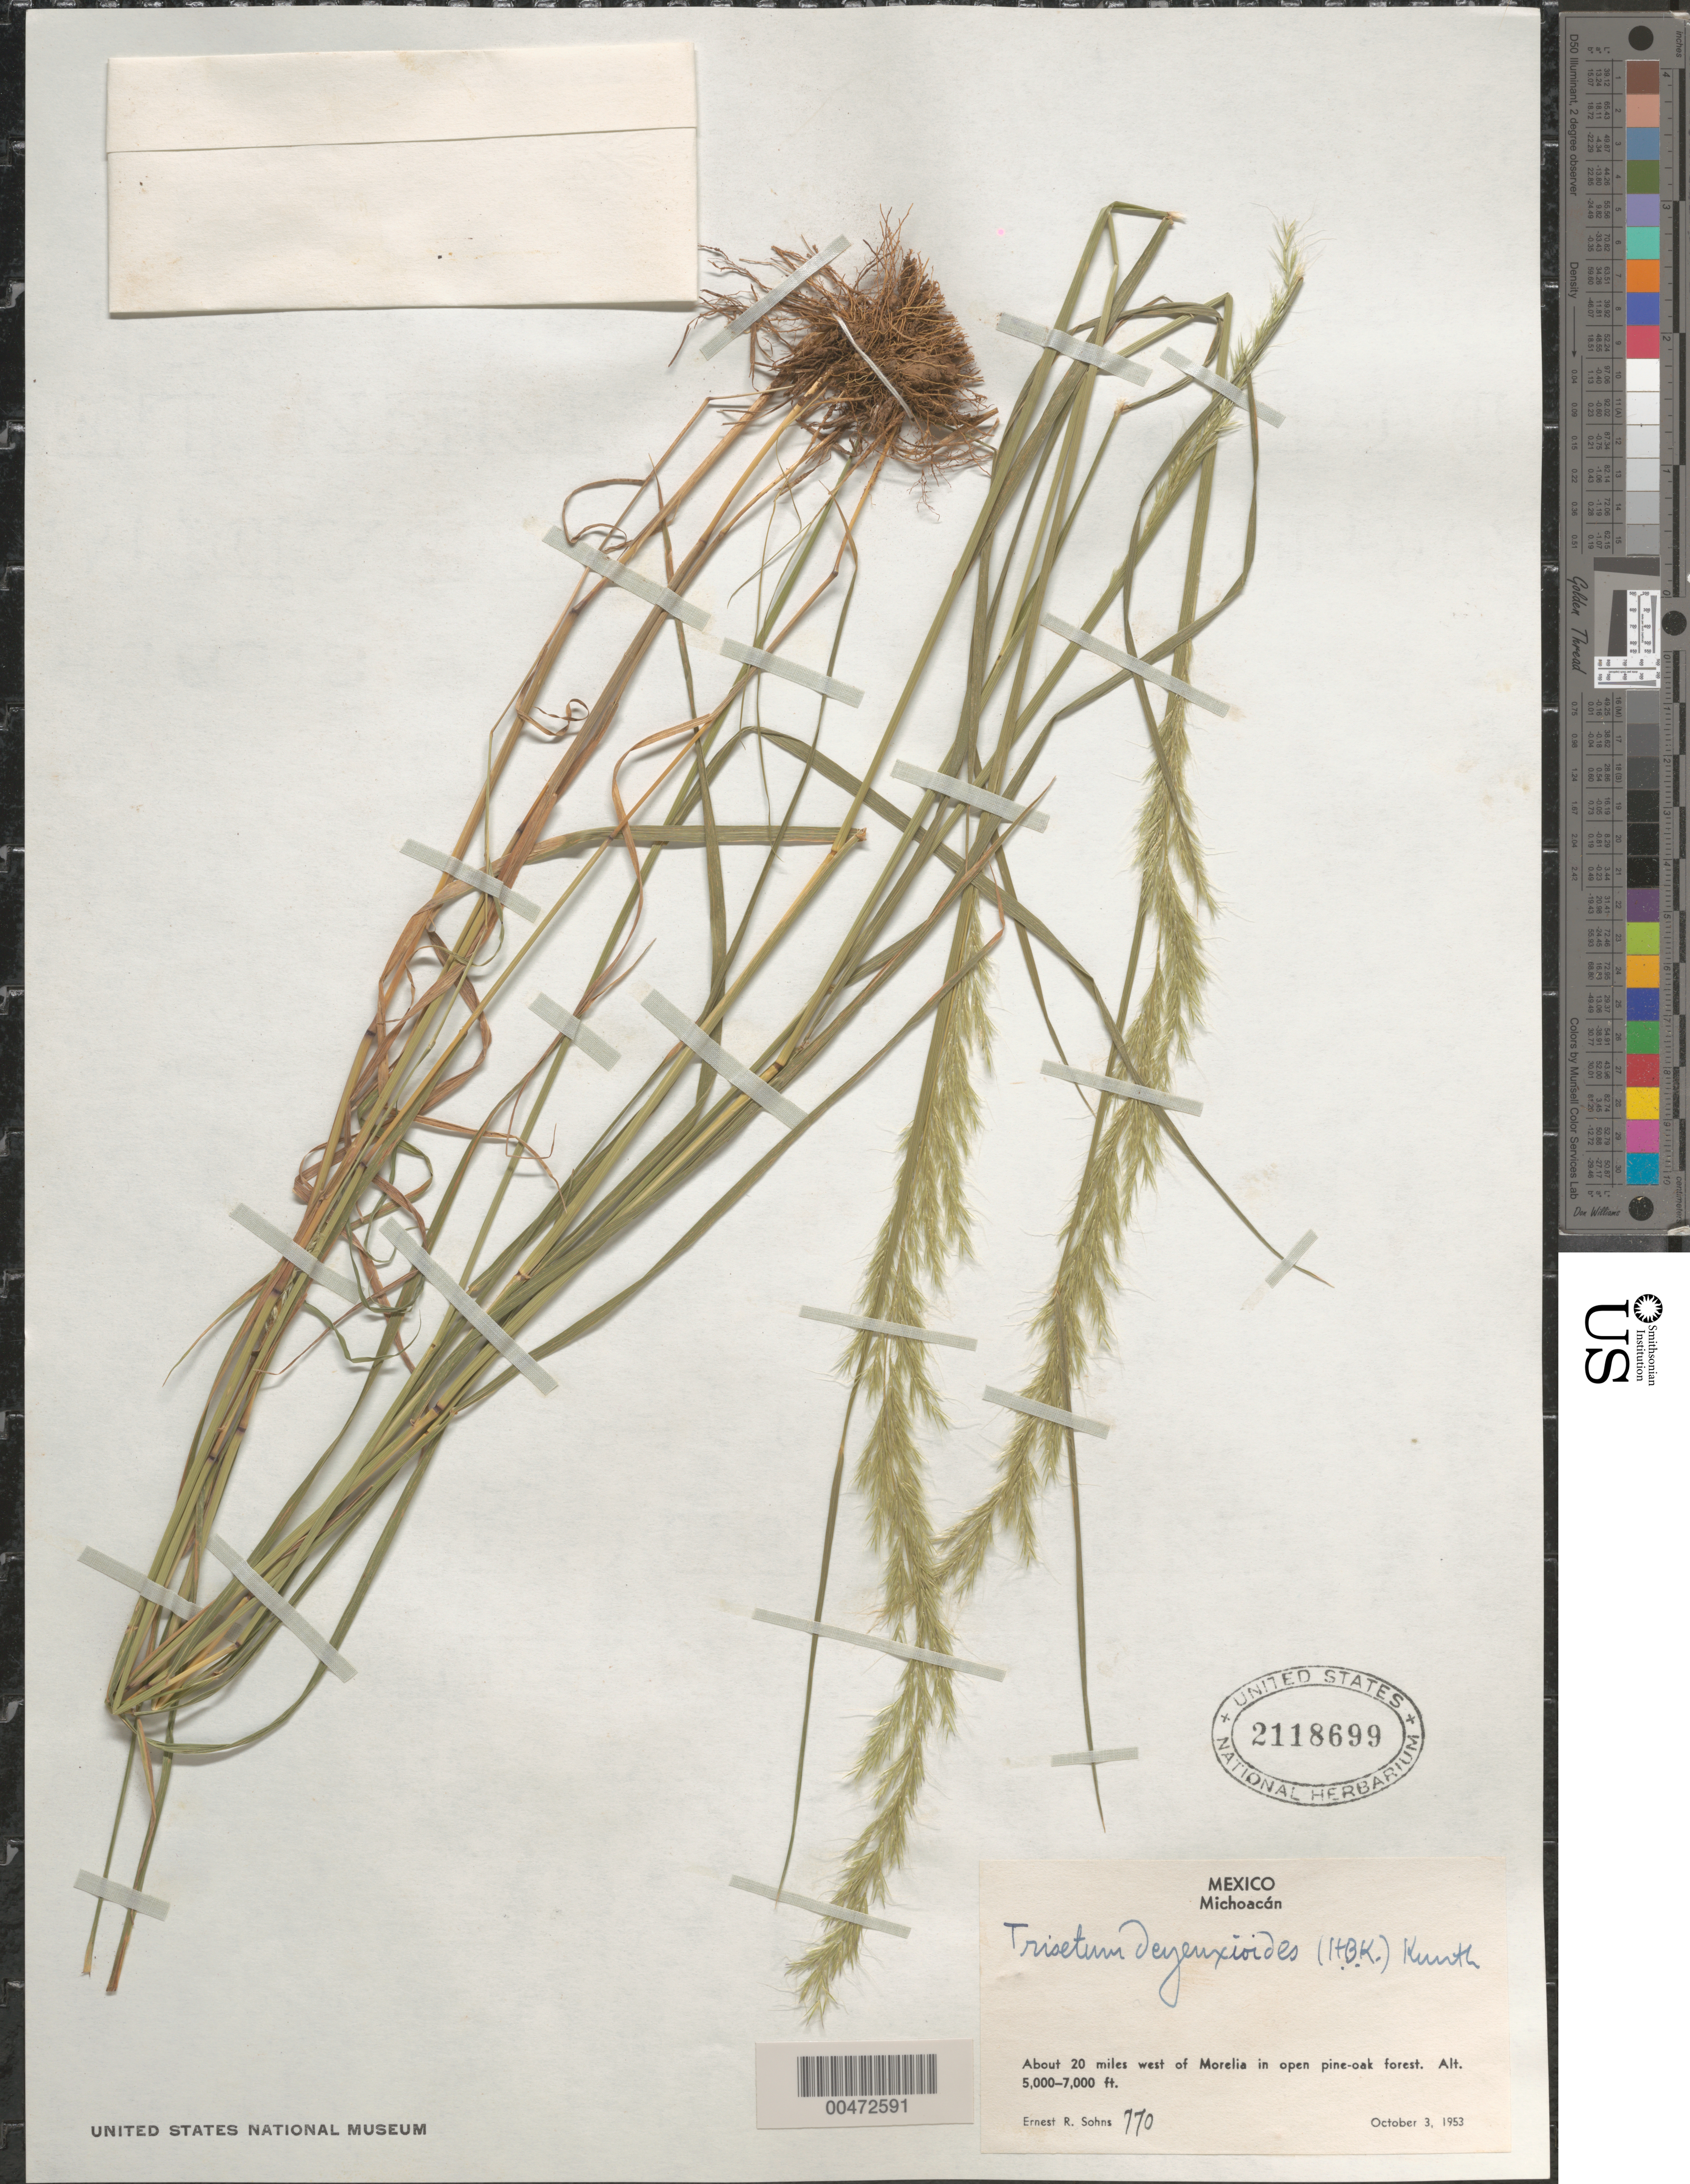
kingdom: Plantae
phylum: Tracheophyta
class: Liliopsida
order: Poales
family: Poaceae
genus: Trisetum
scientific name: Trisetum deyeuxioides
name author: (Kunth) Kunth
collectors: E. R. Sohns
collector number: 770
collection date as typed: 3 Oct 1953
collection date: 1953-10-03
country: Mexico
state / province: Michoacán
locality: About 20 mi W of Morelia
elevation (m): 1524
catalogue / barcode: US 2118699